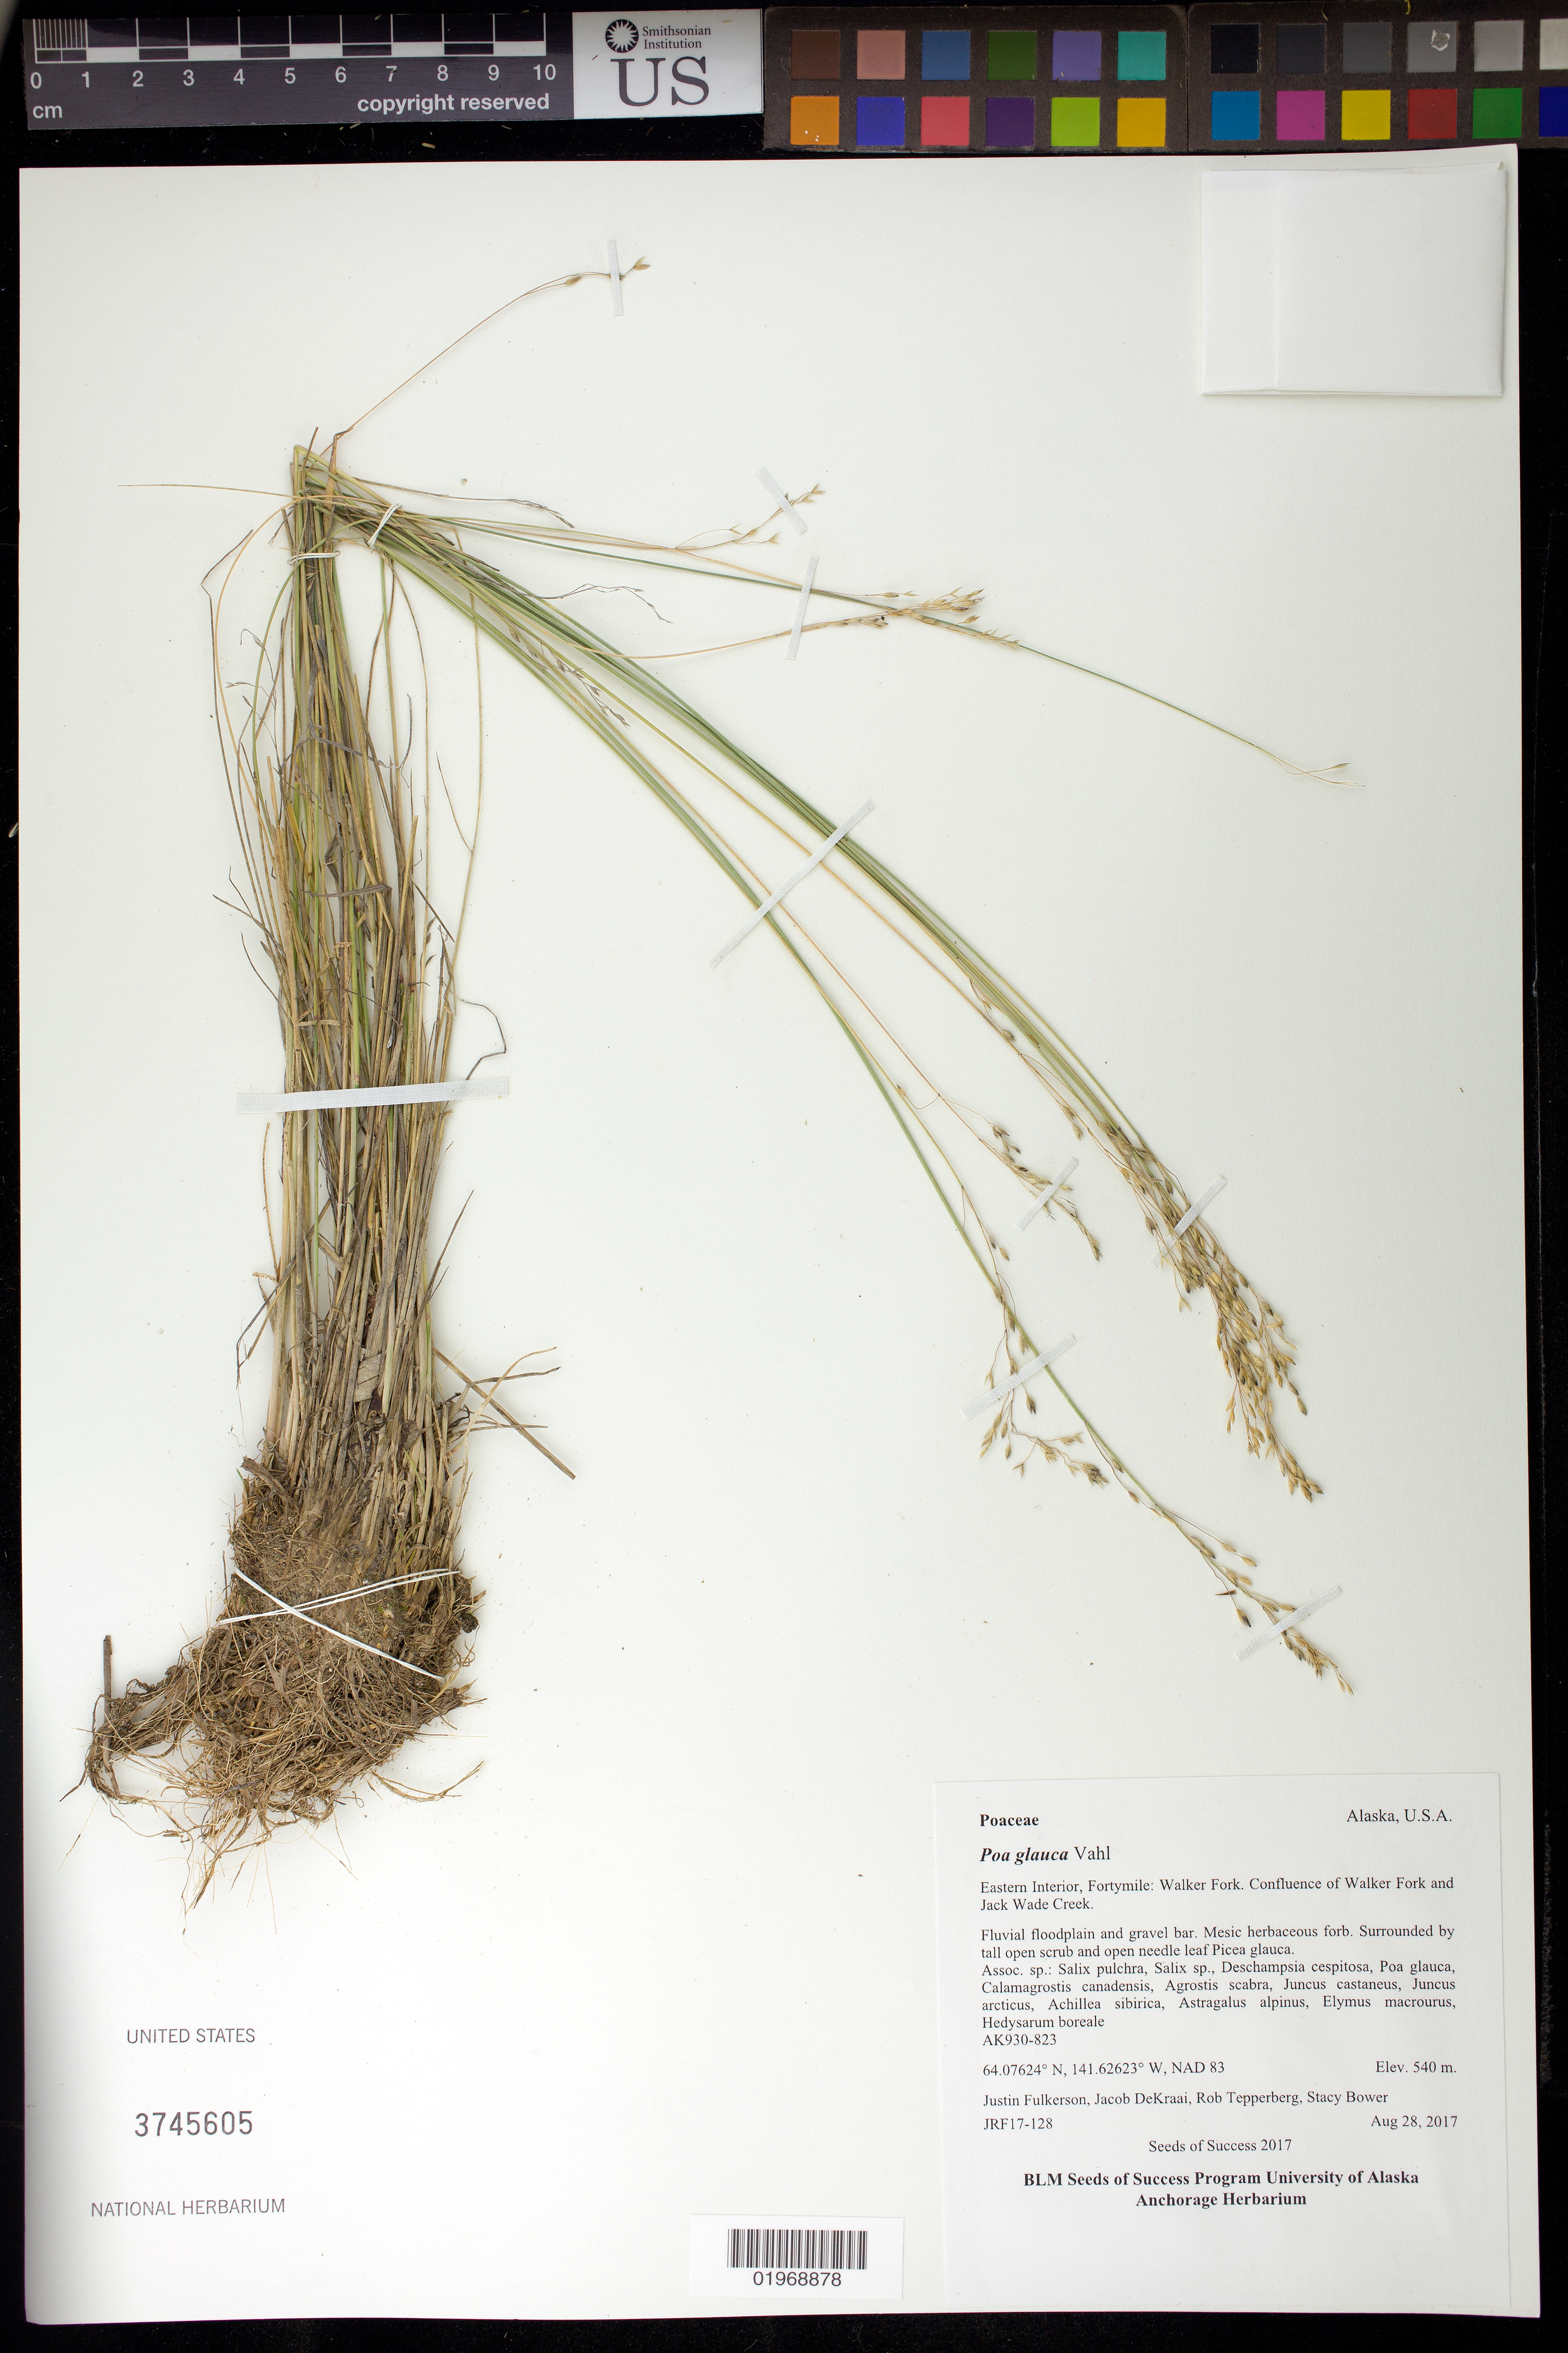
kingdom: Plantae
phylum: Tracheophyta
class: Liliopsida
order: Poales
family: Poaceae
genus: Poa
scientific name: Poa glauca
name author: Vahl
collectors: J. Fulkerson, J. DeKraai, R. Tepperberg & S. Bower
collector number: JRF17-128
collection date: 2017-08-28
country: United States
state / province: Alaska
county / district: Southeast Fairbanks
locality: Eastern Interior, Fortymile, Walker Fork. Confluence of Walker Fork and Jack Wade Creek.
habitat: Fluvial floodplain and gravel bar.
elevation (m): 540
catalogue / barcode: US 3745605